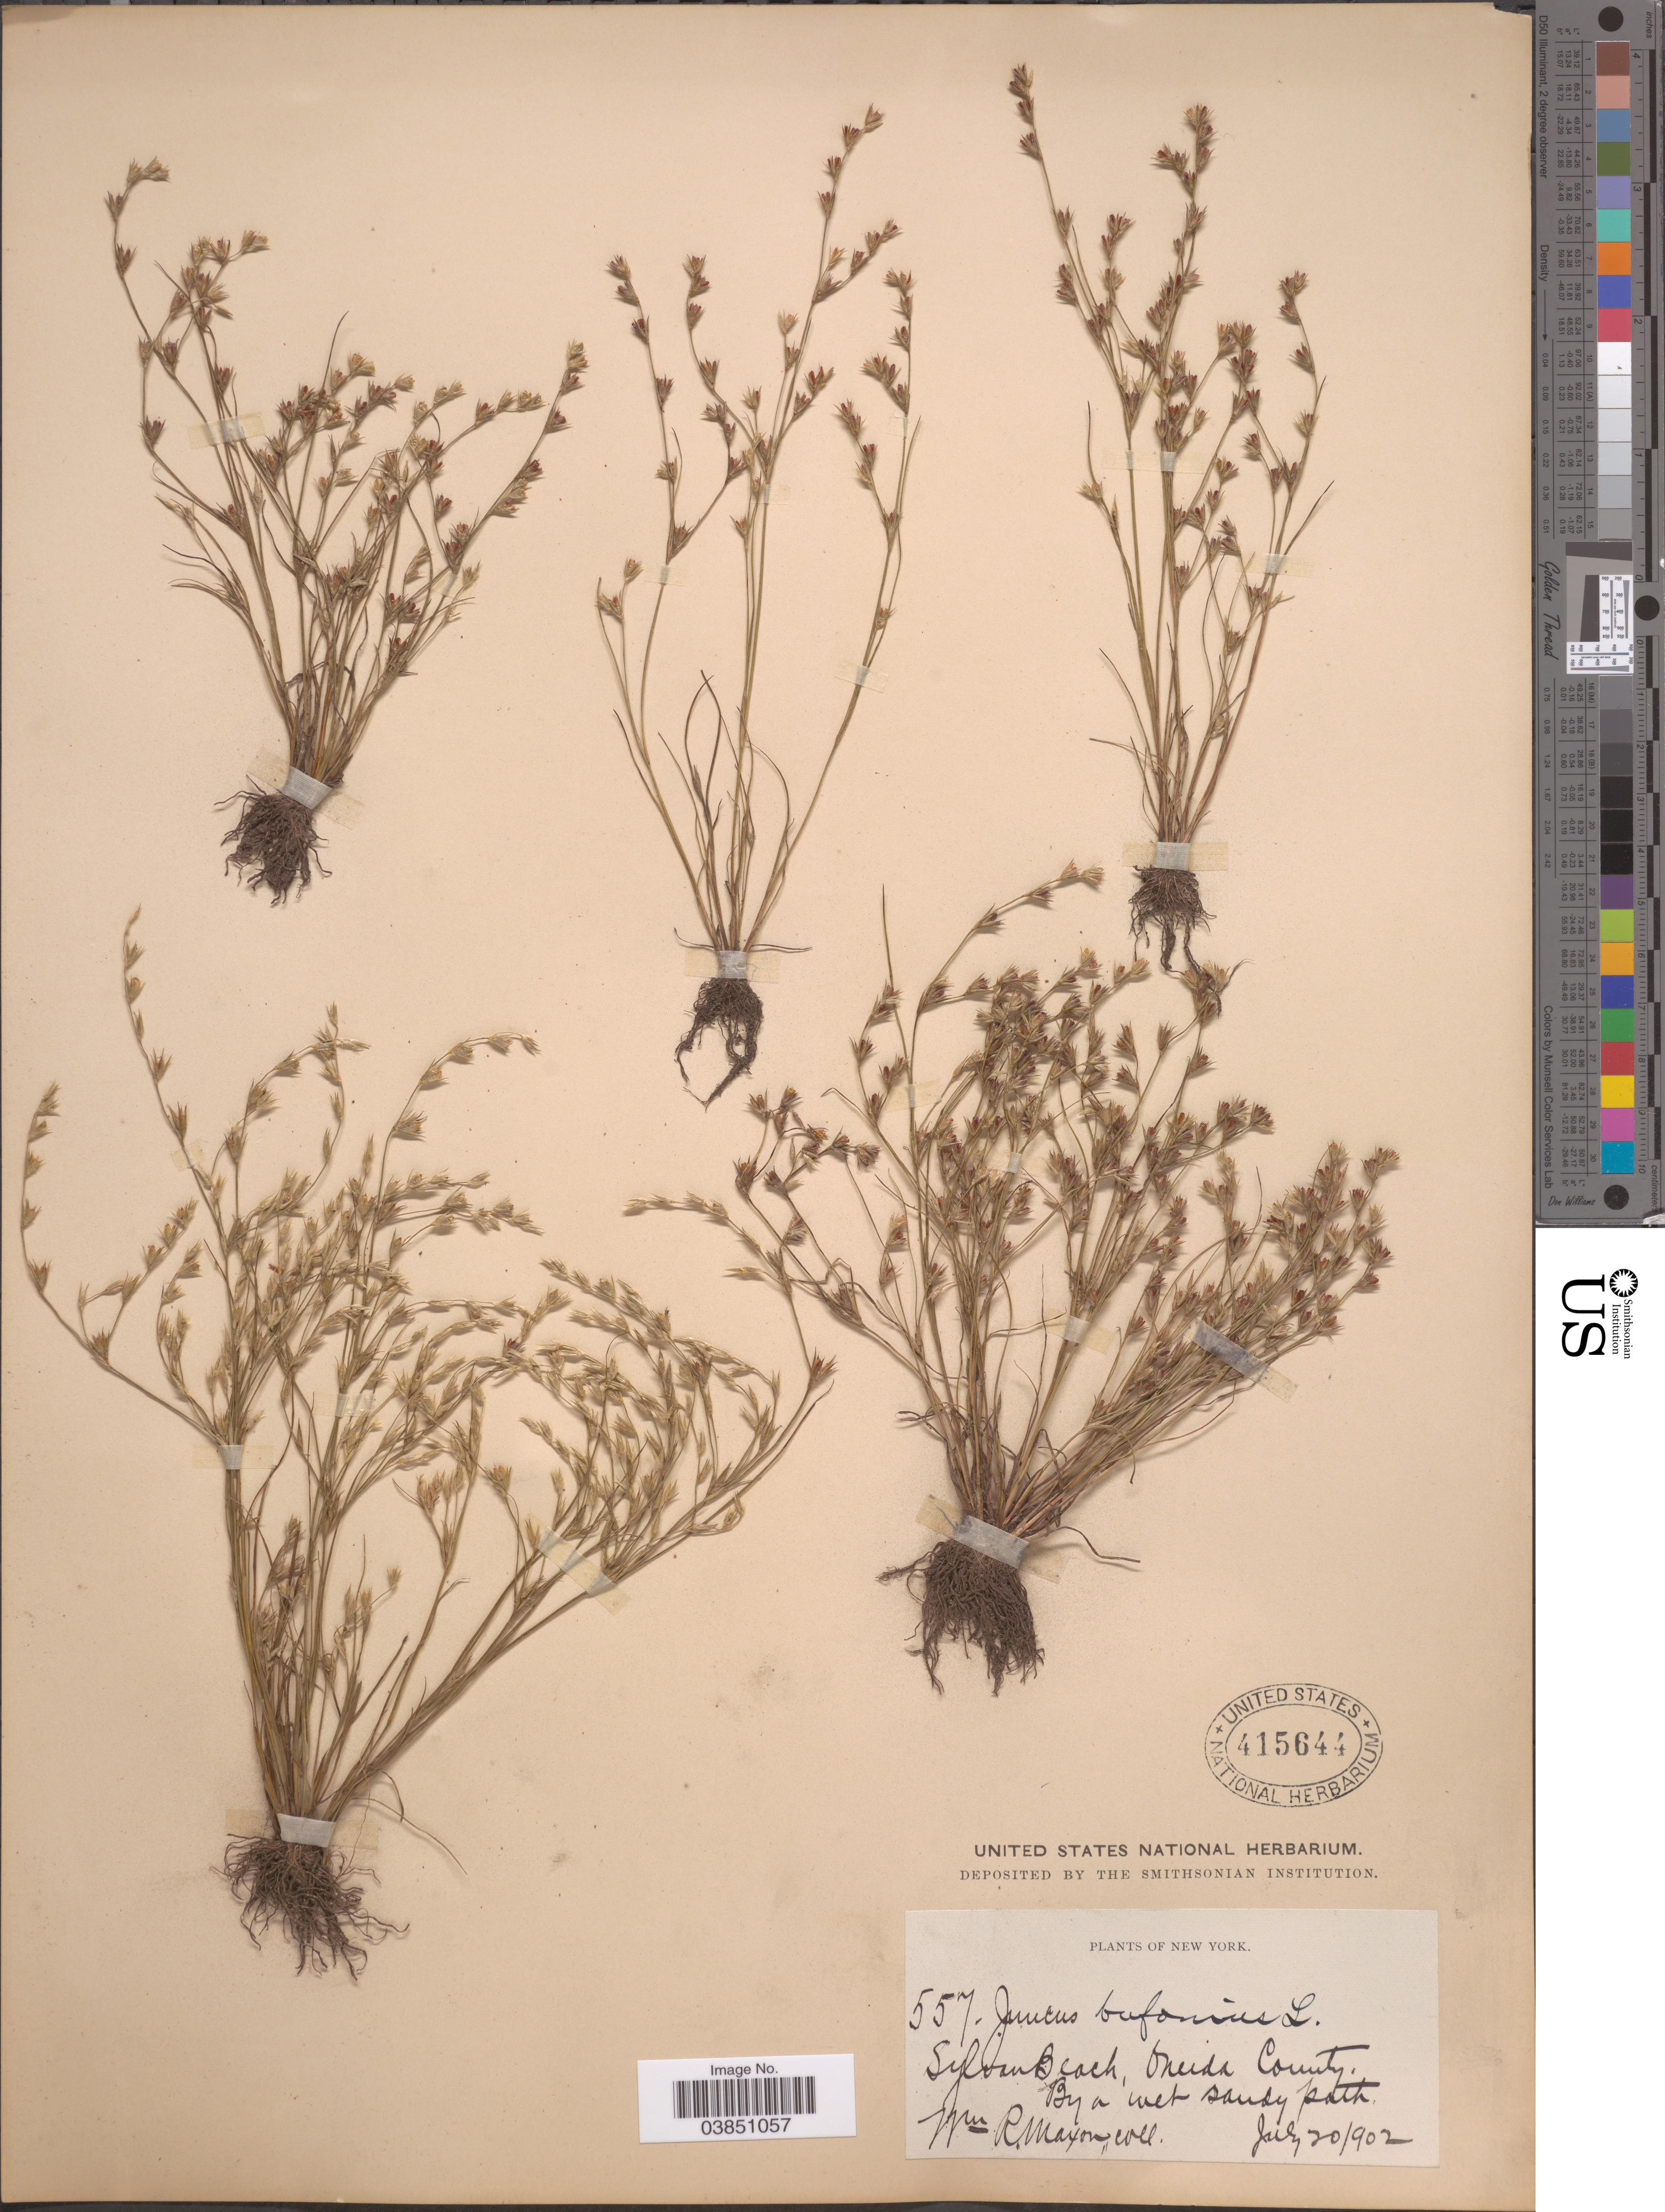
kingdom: Plantae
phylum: Tracheophyta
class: Liliopsida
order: Poales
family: Juncaceae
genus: Juncus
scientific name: Juncus bufonius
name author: L.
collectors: W. R. Maxon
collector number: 557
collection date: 1902-07-20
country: United States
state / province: New York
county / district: Oneida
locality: Sylvan Beach, Oneida County.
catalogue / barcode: US 415644